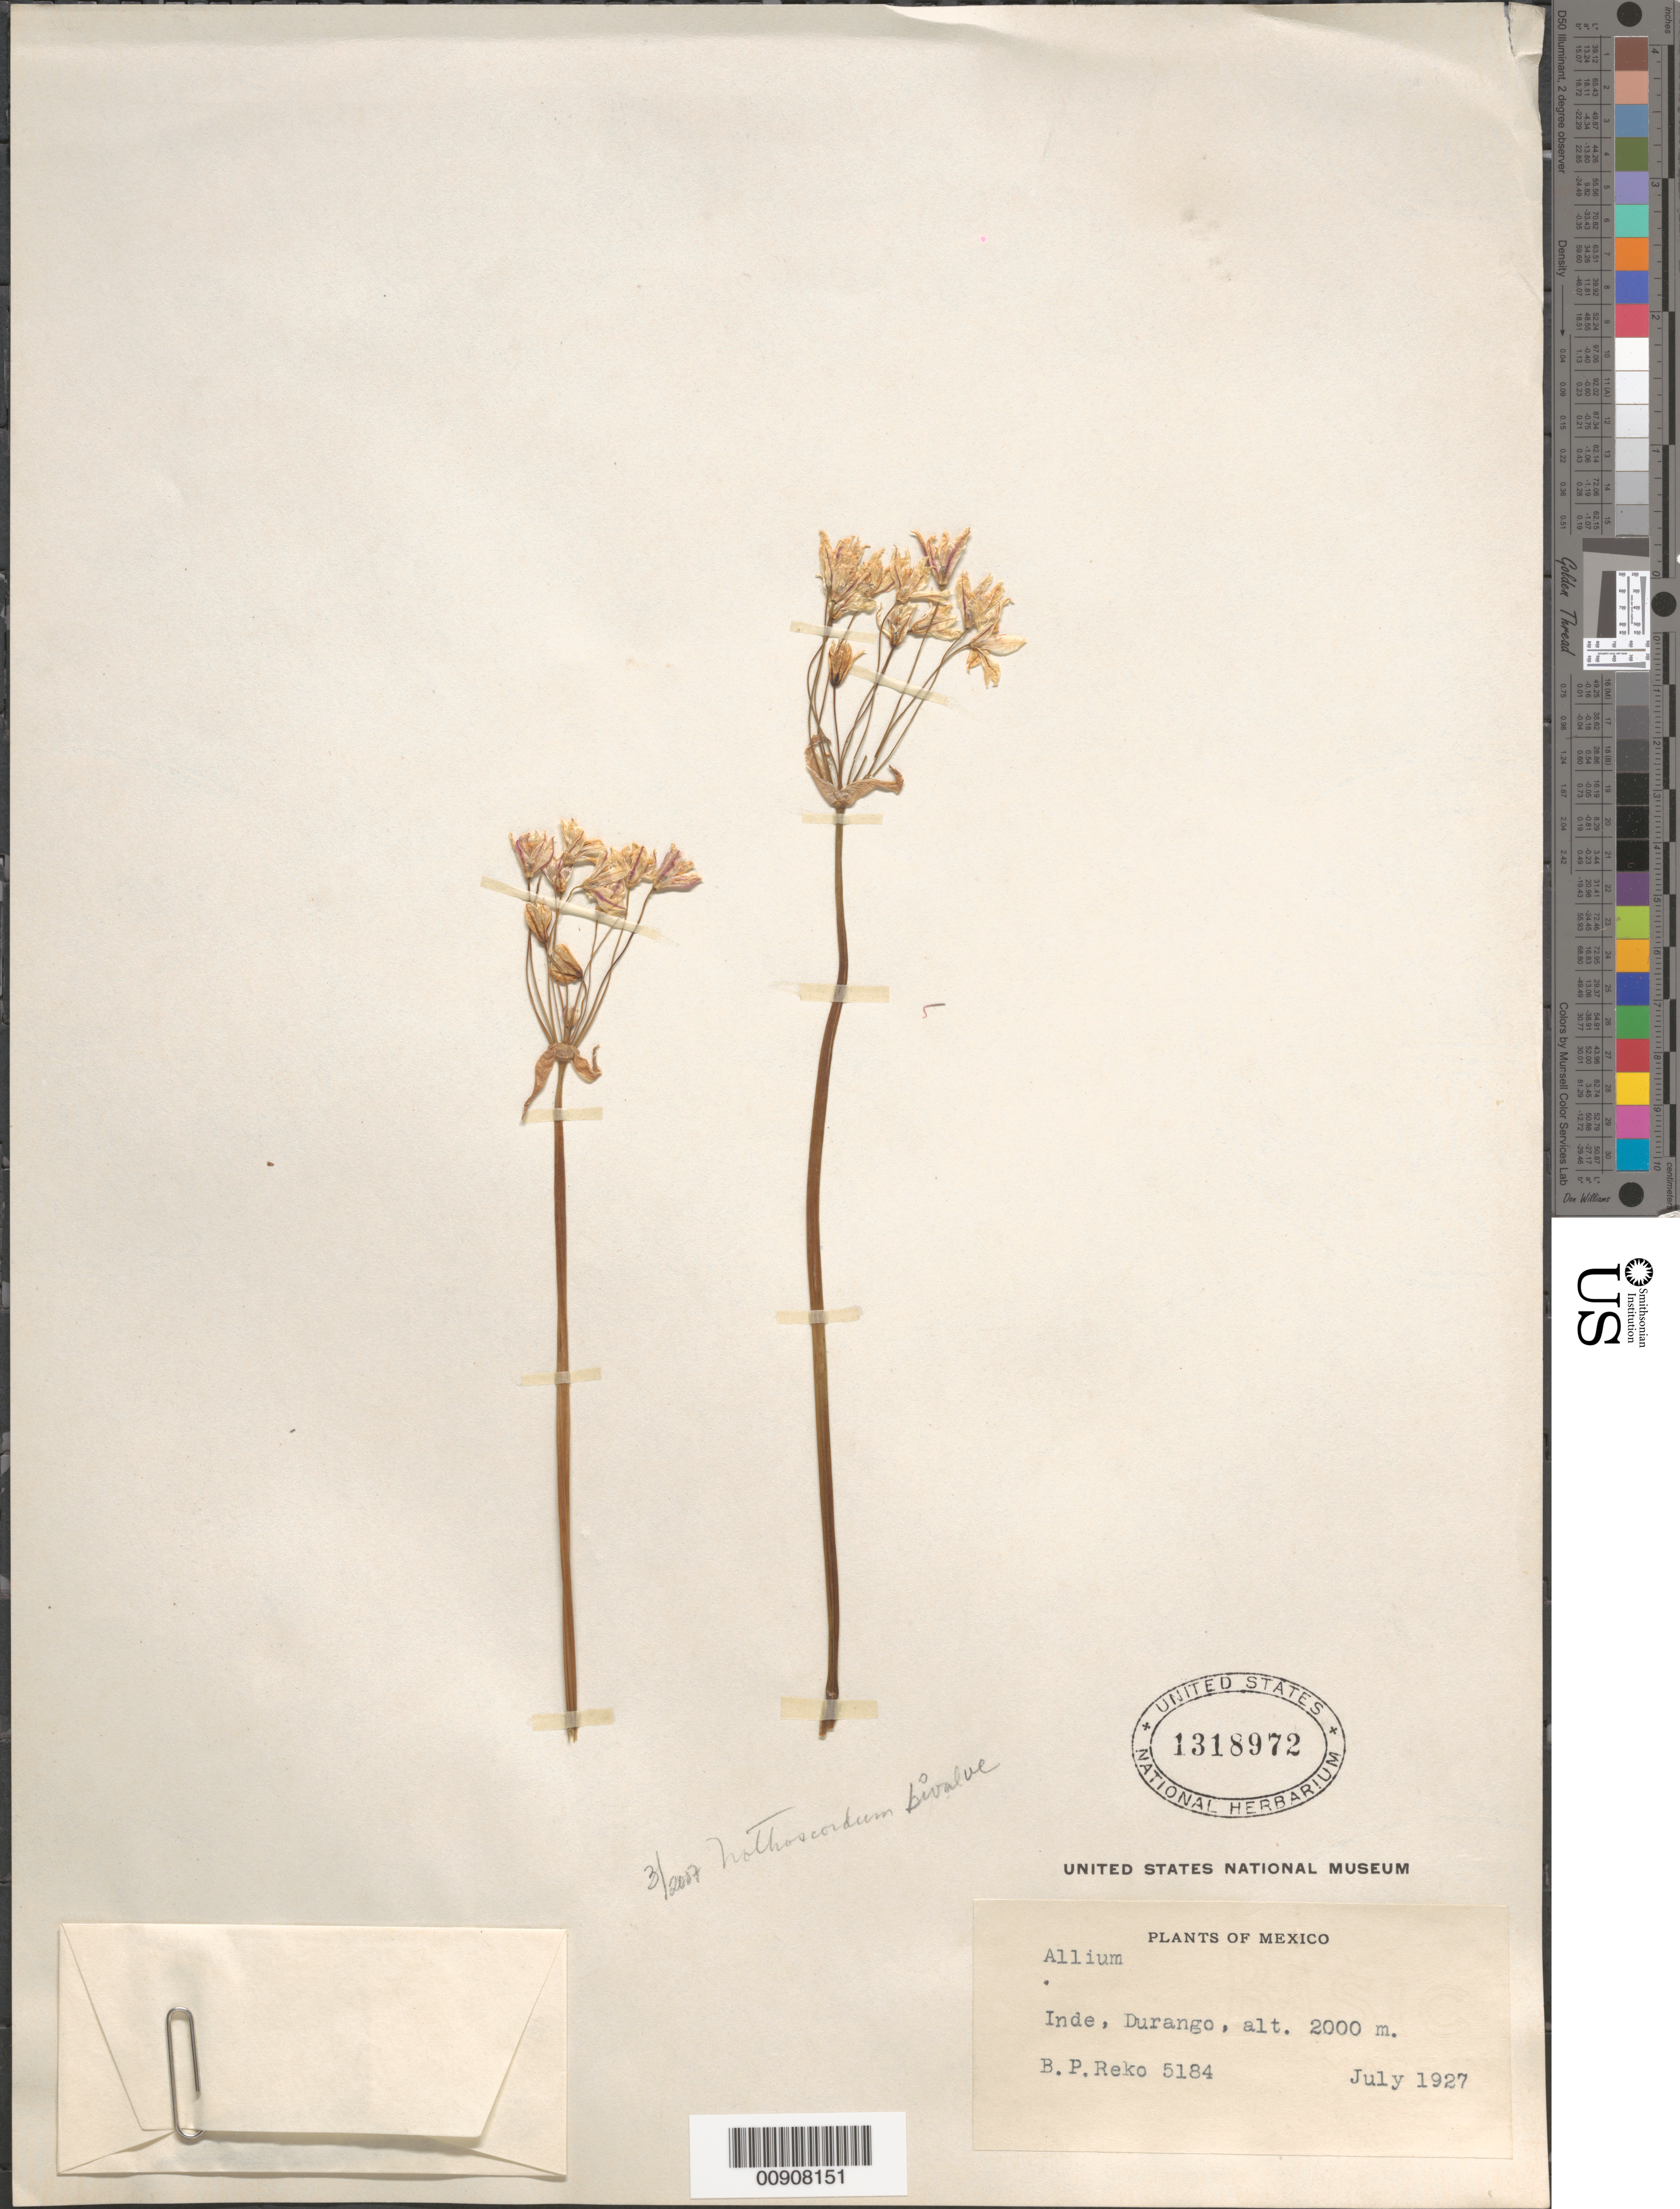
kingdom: Plantae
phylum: Tracheophyta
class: Liliopsida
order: Asparagales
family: Amaryllidaceae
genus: Nothoscordum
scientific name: Nothoscordum bivalve var. bivalve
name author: (L.) Britton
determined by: Strong, M. T., (US), Smithsonian Institution - National Museum of Natural History (UNITED STATES)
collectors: B. P. Reko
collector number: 5184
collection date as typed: Jul 1927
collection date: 1927-07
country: Mexico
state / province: Durango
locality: Inde, Durango.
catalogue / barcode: US 1318972